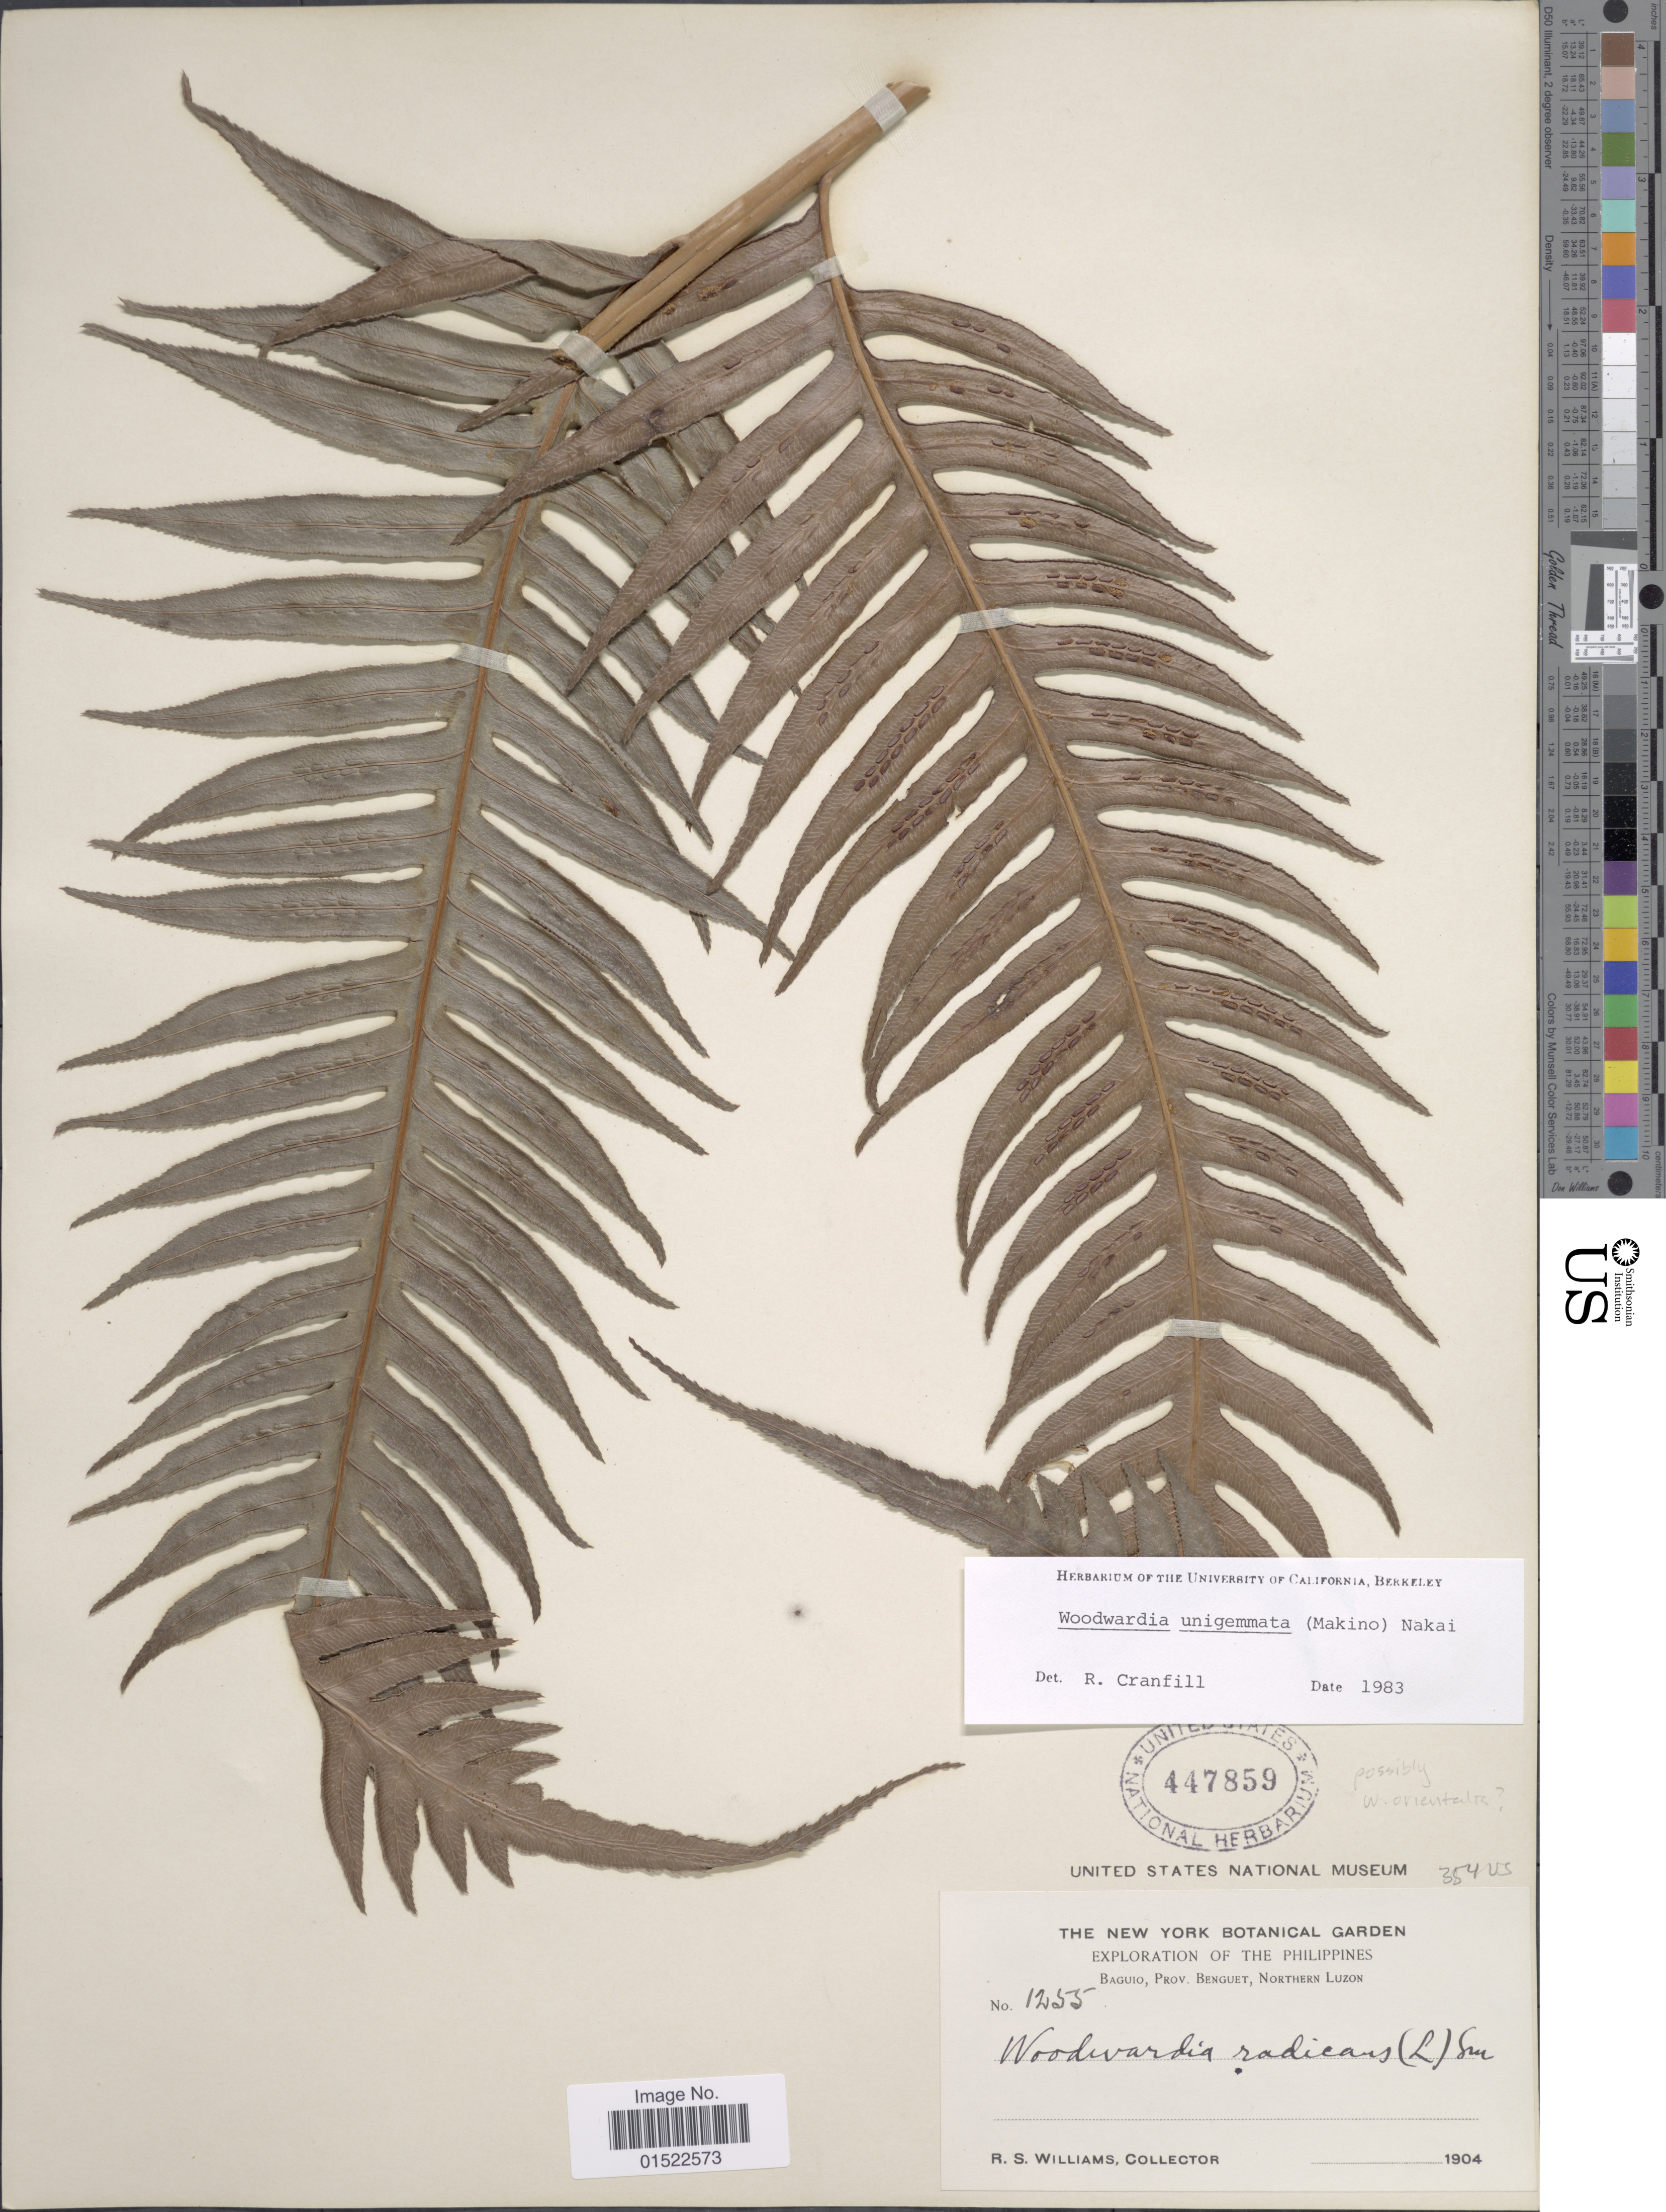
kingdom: Plantae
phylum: Tracheophyta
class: Polypodiopsida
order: Polypodiales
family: Blechnaceae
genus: Woodwardia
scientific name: Woodwardia unigemmata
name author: (Makino) Nakai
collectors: R. S. Williams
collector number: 1255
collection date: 1904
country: Philippines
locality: Exploration of the Philippines, Baguio,Prov. Benguet, Northern Luzon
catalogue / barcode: US 447859